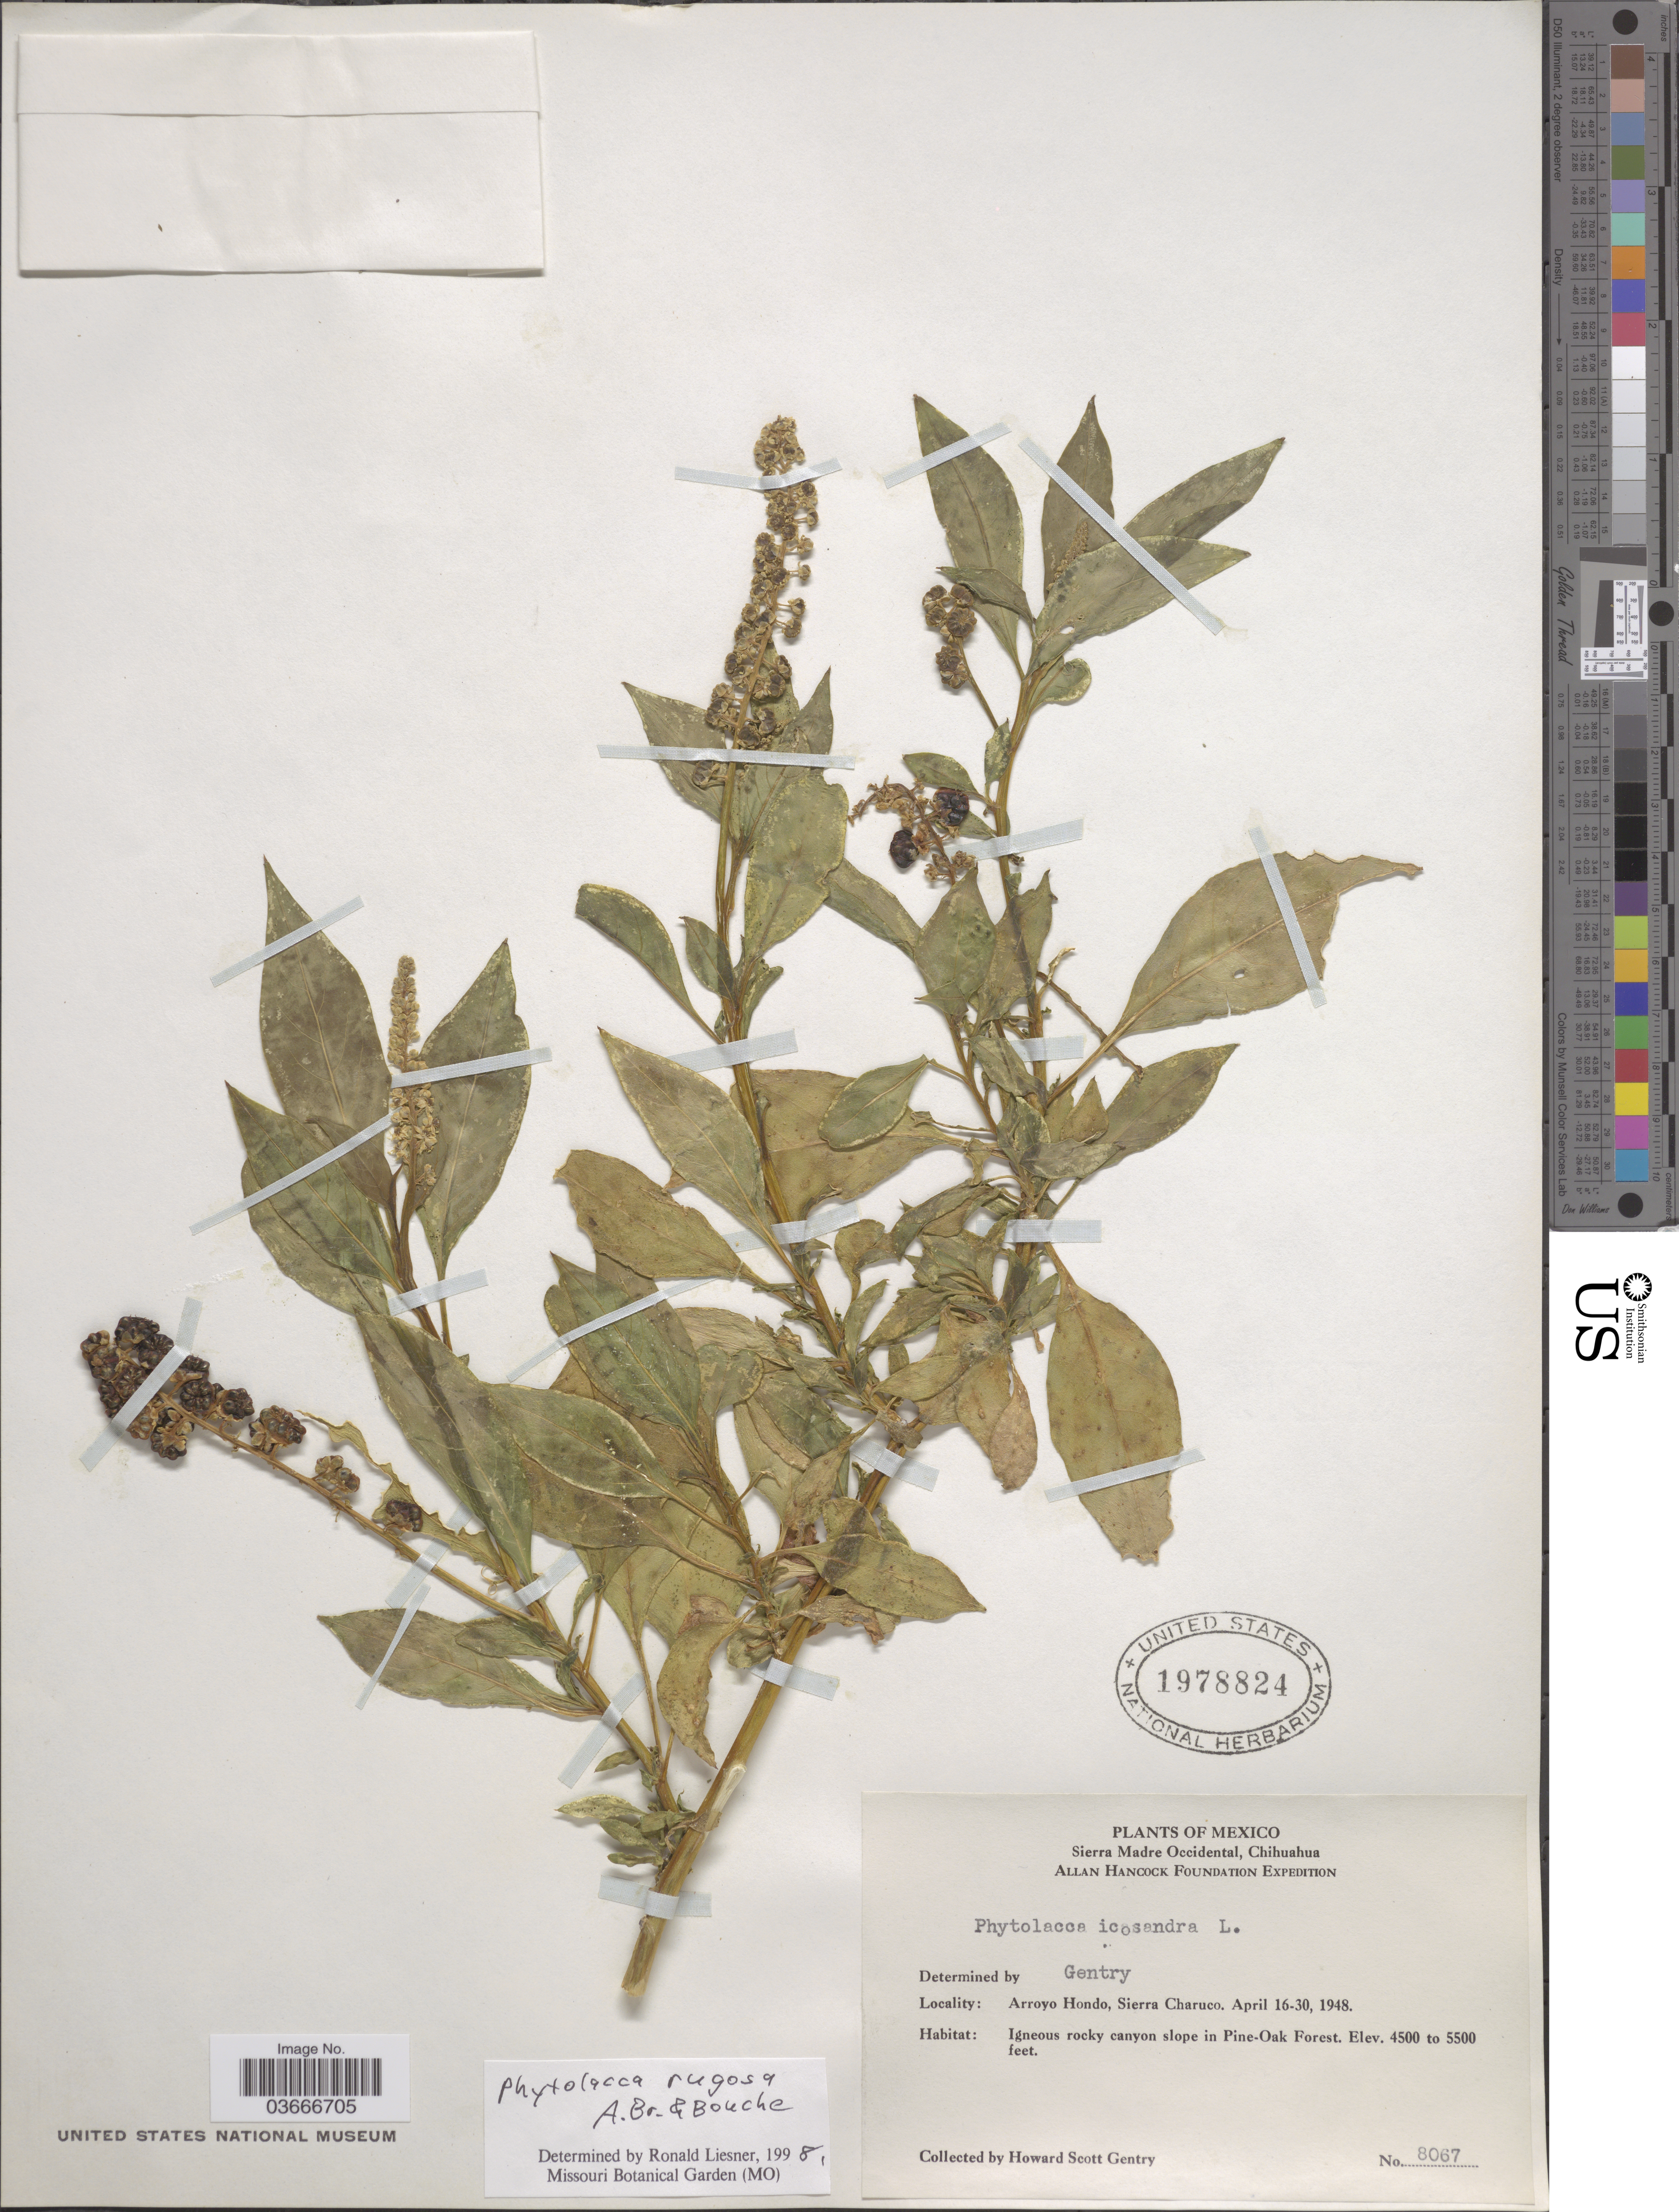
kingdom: Plantae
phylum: Tracheophyta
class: Magnoliopsida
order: Caryophyllales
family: Phytolaccaceae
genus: Phytolacca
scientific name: Phytolacca rugosa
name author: A. Braun & C.D. Bouché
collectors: H. S. Gentry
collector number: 8067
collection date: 1948-04-16/1948-04-30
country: Mexico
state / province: Chihuahua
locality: Sierra Madre Occidental. Arroyo Hondo, Sierra Charuco. Igneous rocky canyon slope in Pine-Oak Forest.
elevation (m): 1372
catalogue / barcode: US 1978824